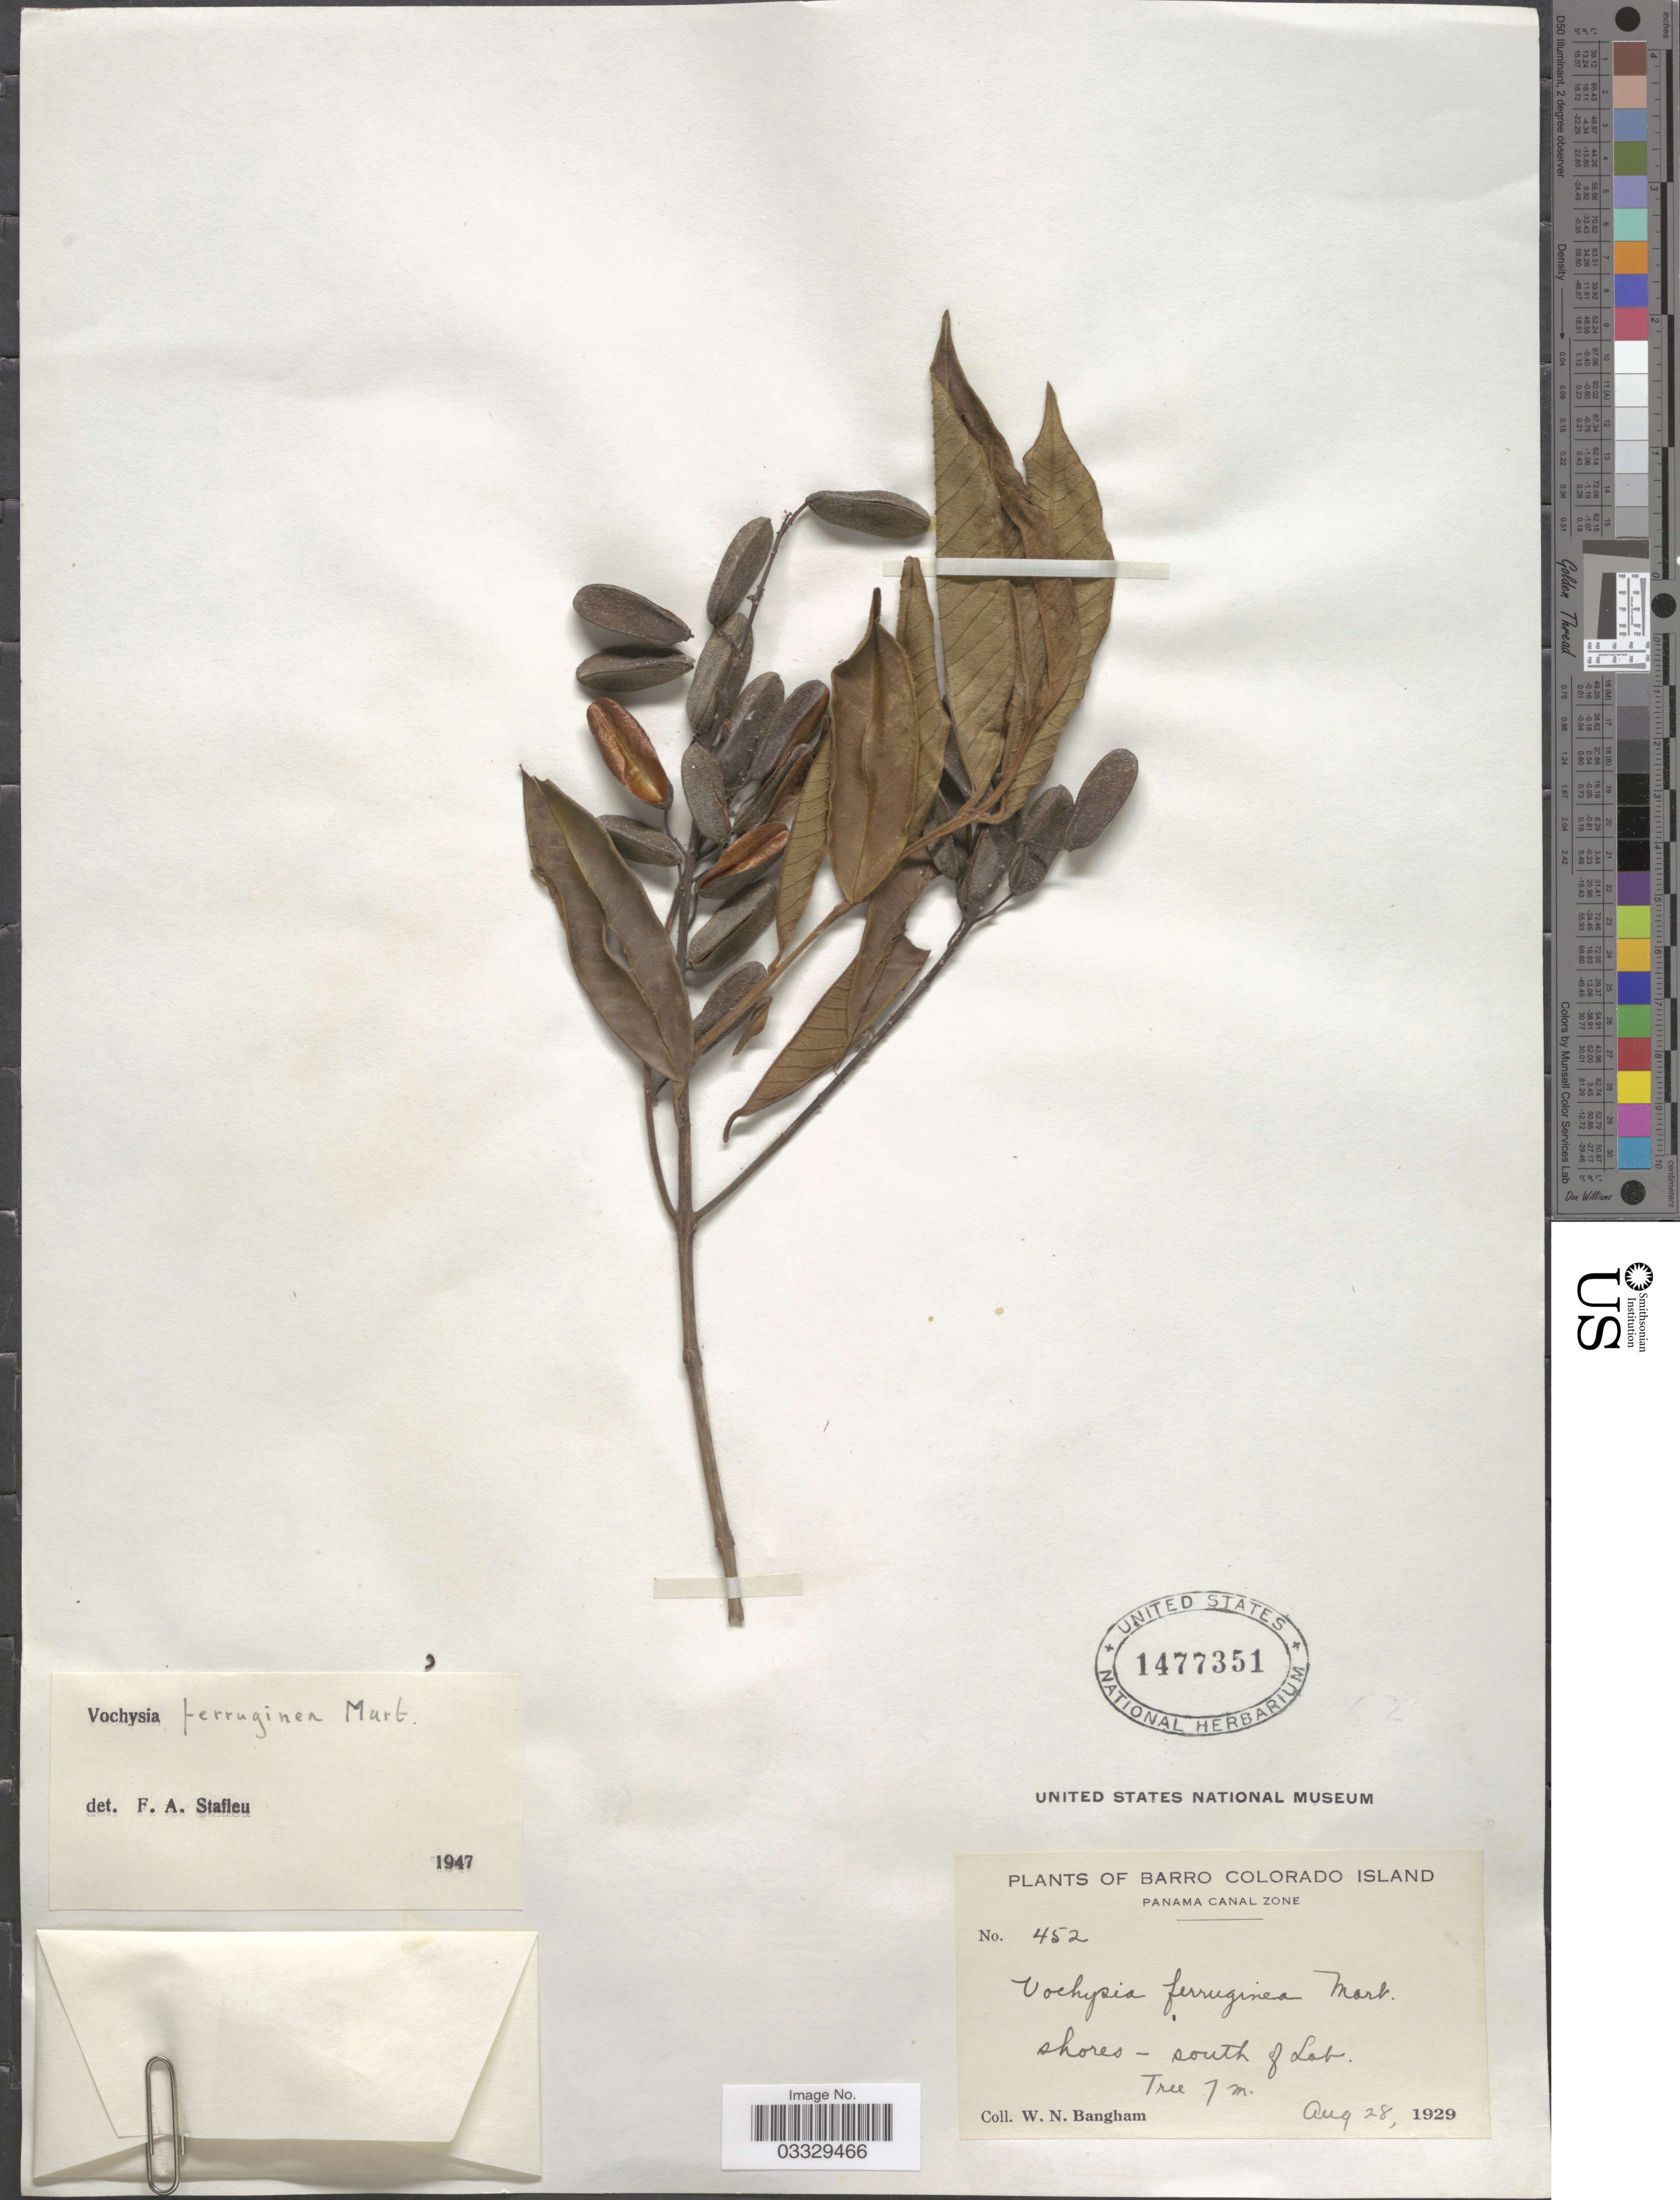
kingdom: Plantae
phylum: Tracheophyta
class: Magnoliopsida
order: Myrtales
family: Vochysiaceae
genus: Vochysia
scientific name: Vochysia ferruginea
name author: Mart.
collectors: W. Bangham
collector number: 452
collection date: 1929-08-28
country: Panama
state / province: Panamá Oeste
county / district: Canal Zone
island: Barro Colorado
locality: Barro Colorado Island. Panama Canal Zone. Shores- south of Lab.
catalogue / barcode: US 1477351